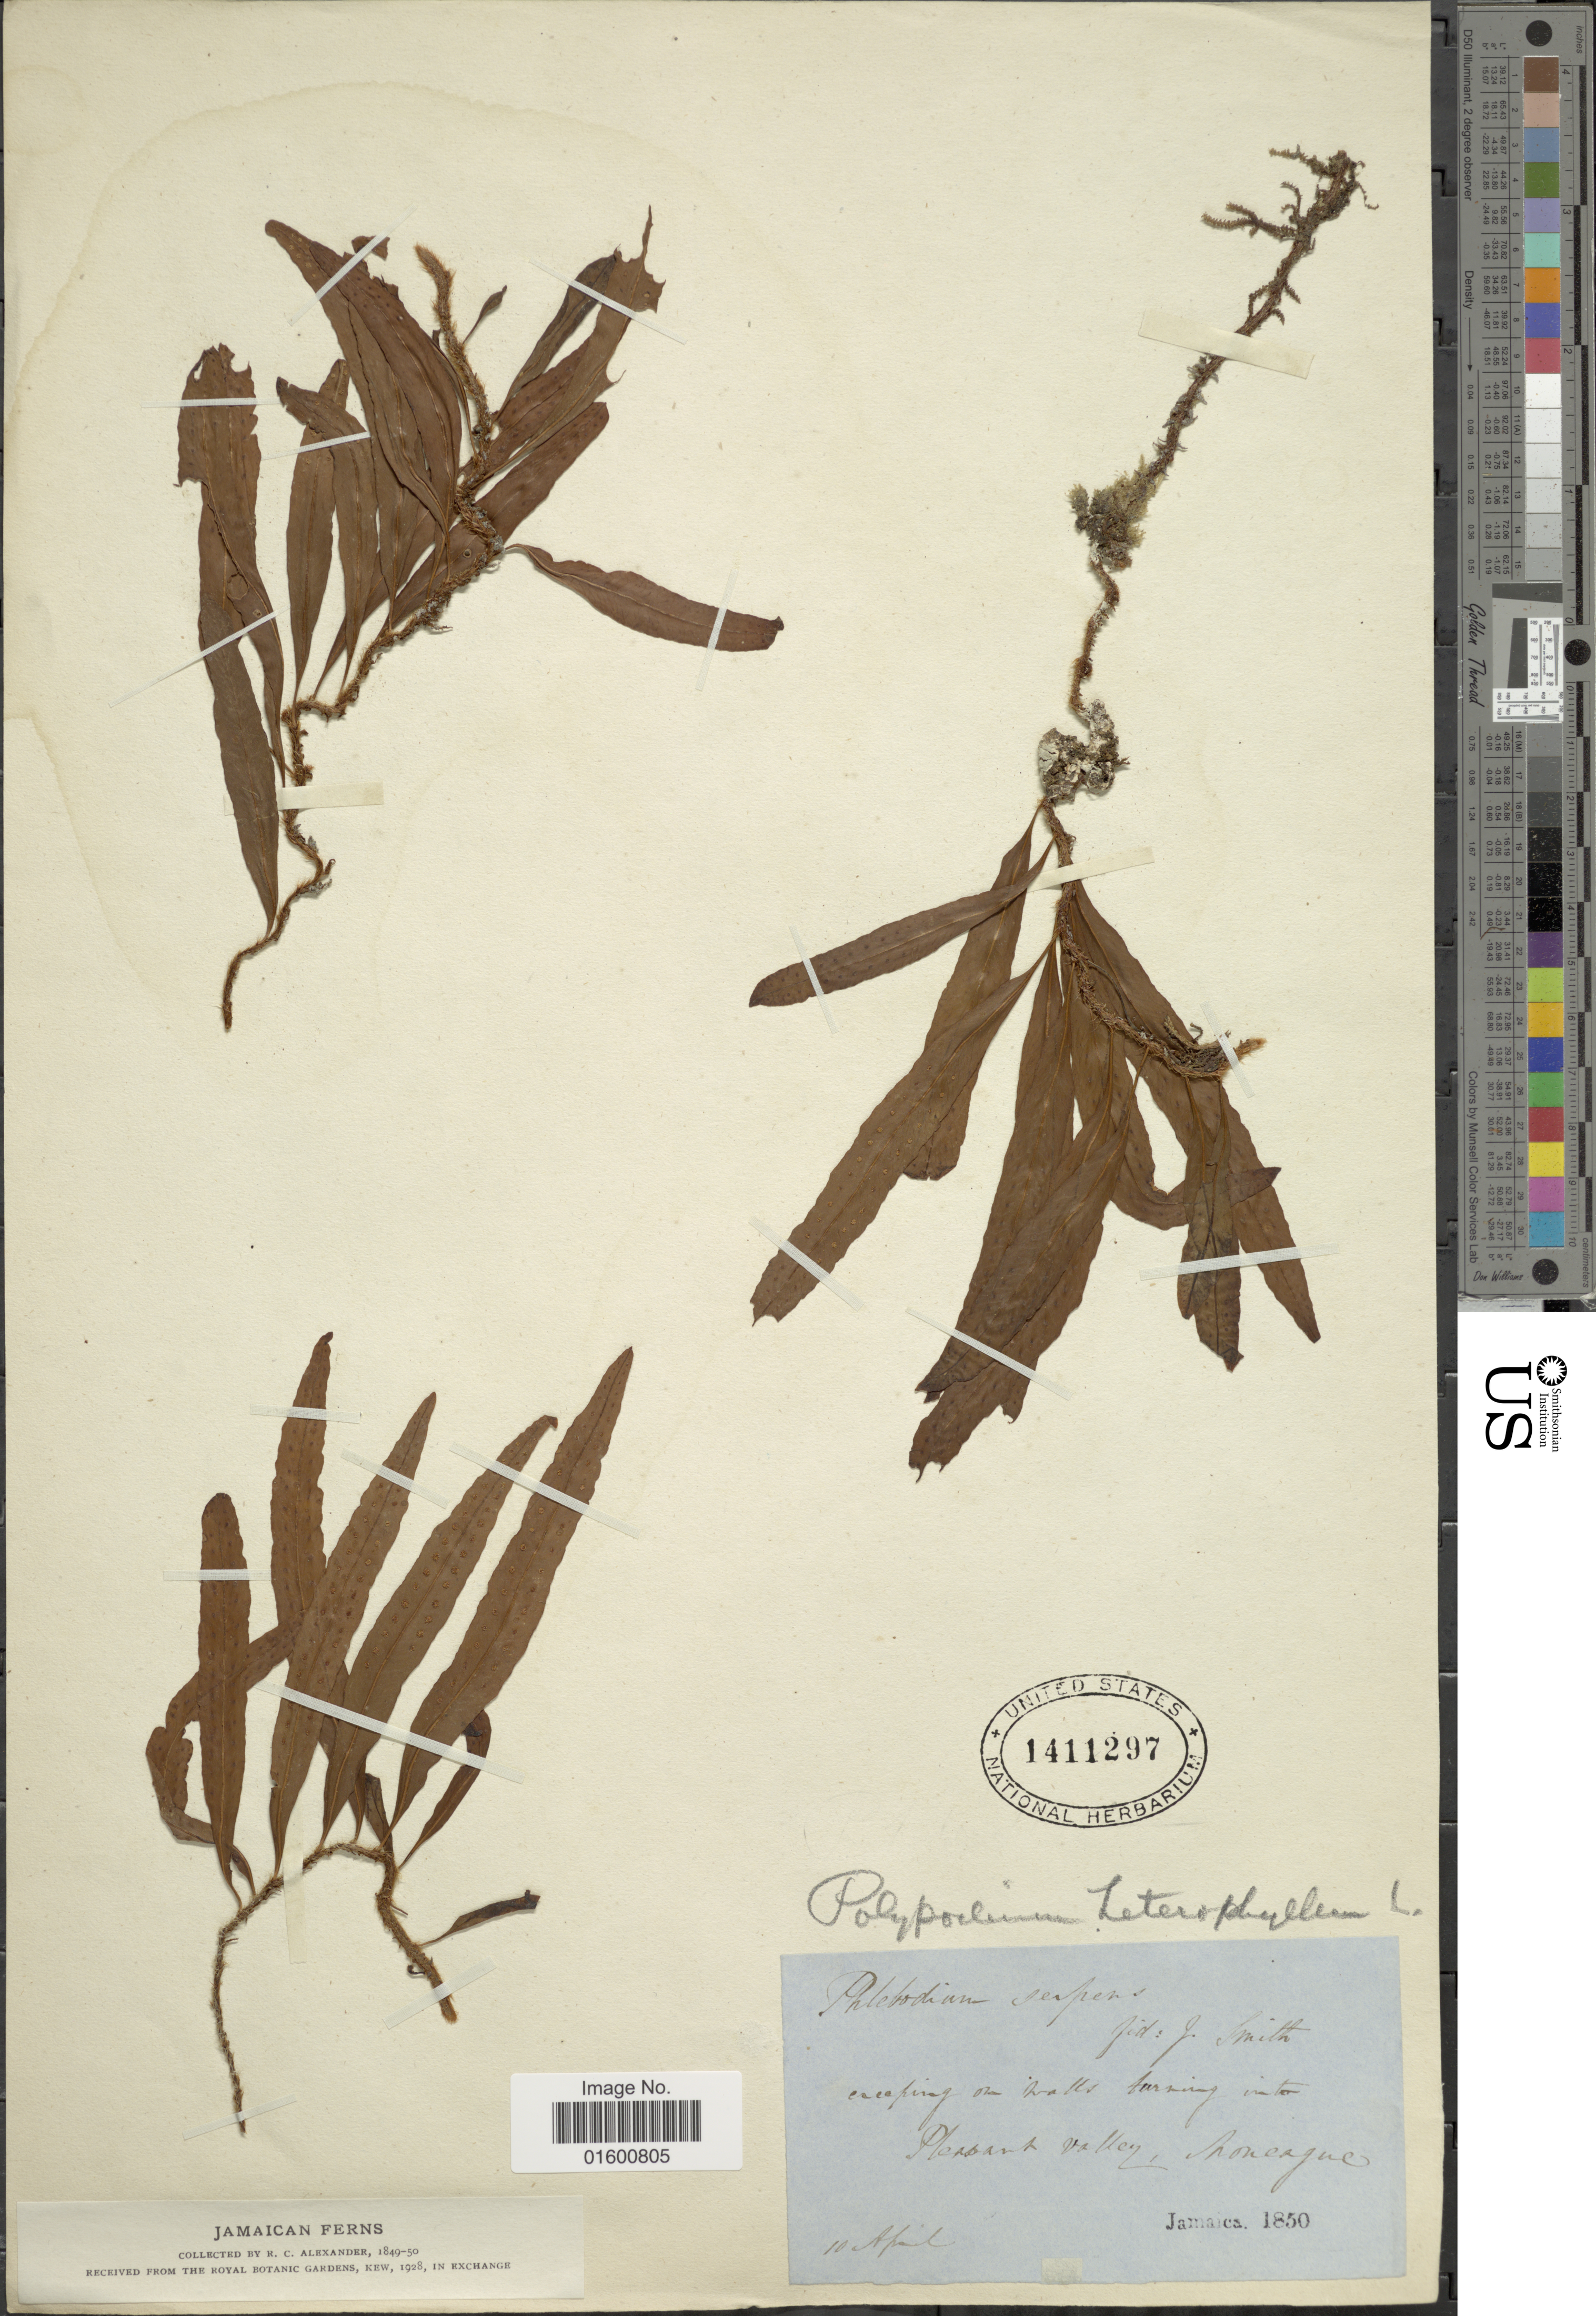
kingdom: Plantae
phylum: Tracheophyta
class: Polypodiopsida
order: Polypodiales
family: Polypodiaceae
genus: Microgramma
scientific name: Microgramma heterophylla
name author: (L.) Wherry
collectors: R. C. Alexander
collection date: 1850-04-10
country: Jamaica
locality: Pleasant Valley, Moneague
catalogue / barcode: US 1411297